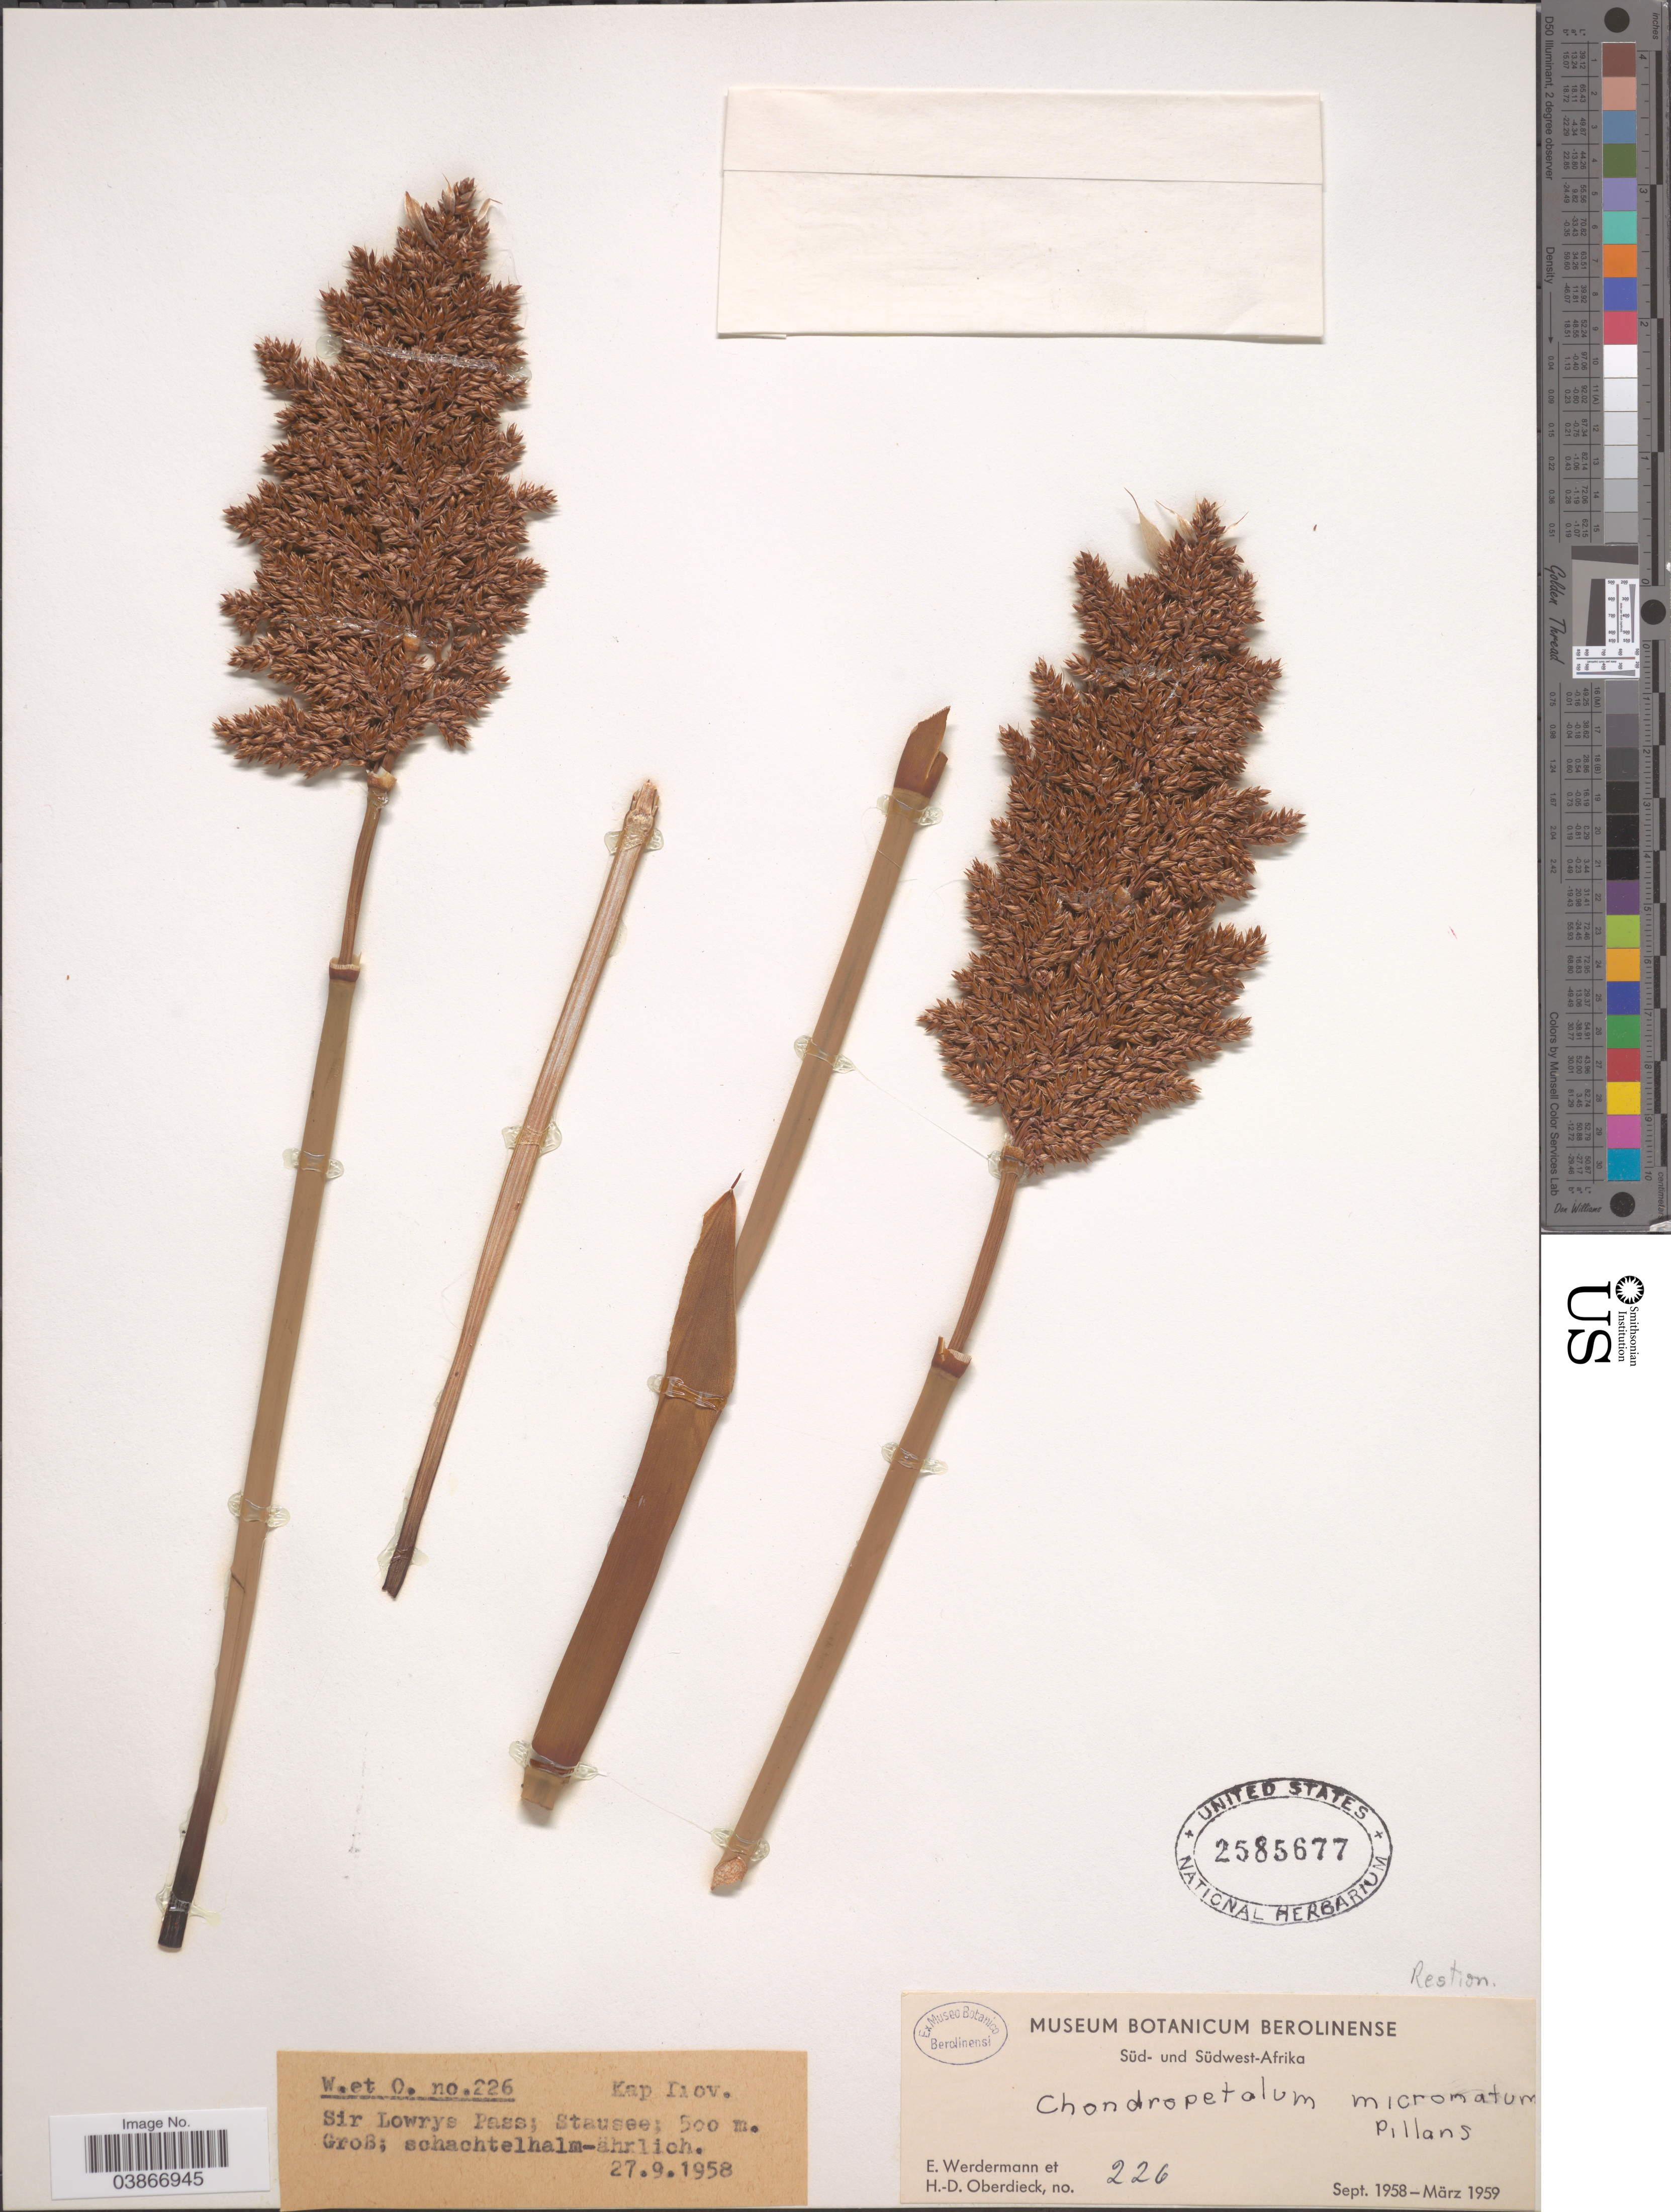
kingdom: Plantae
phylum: Tracheophyta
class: Liliopsida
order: Poales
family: Restionaceae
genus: Elegia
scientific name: Elegia mucronata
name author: Rchb. ex Kunth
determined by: Strong, Mark T., (BOT), Smithsonian Institution - National Museum of Natural History (UNITED STATES)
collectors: E. Werdermann & H. Oberdieck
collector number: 226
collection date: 1958-09-27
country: South Africa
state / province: Western Cape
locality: Kap Prov. Sir Lowrys Pass; Stausee. Süd- und Südwest-Afrika.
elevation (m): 500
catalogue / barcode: US 2585677